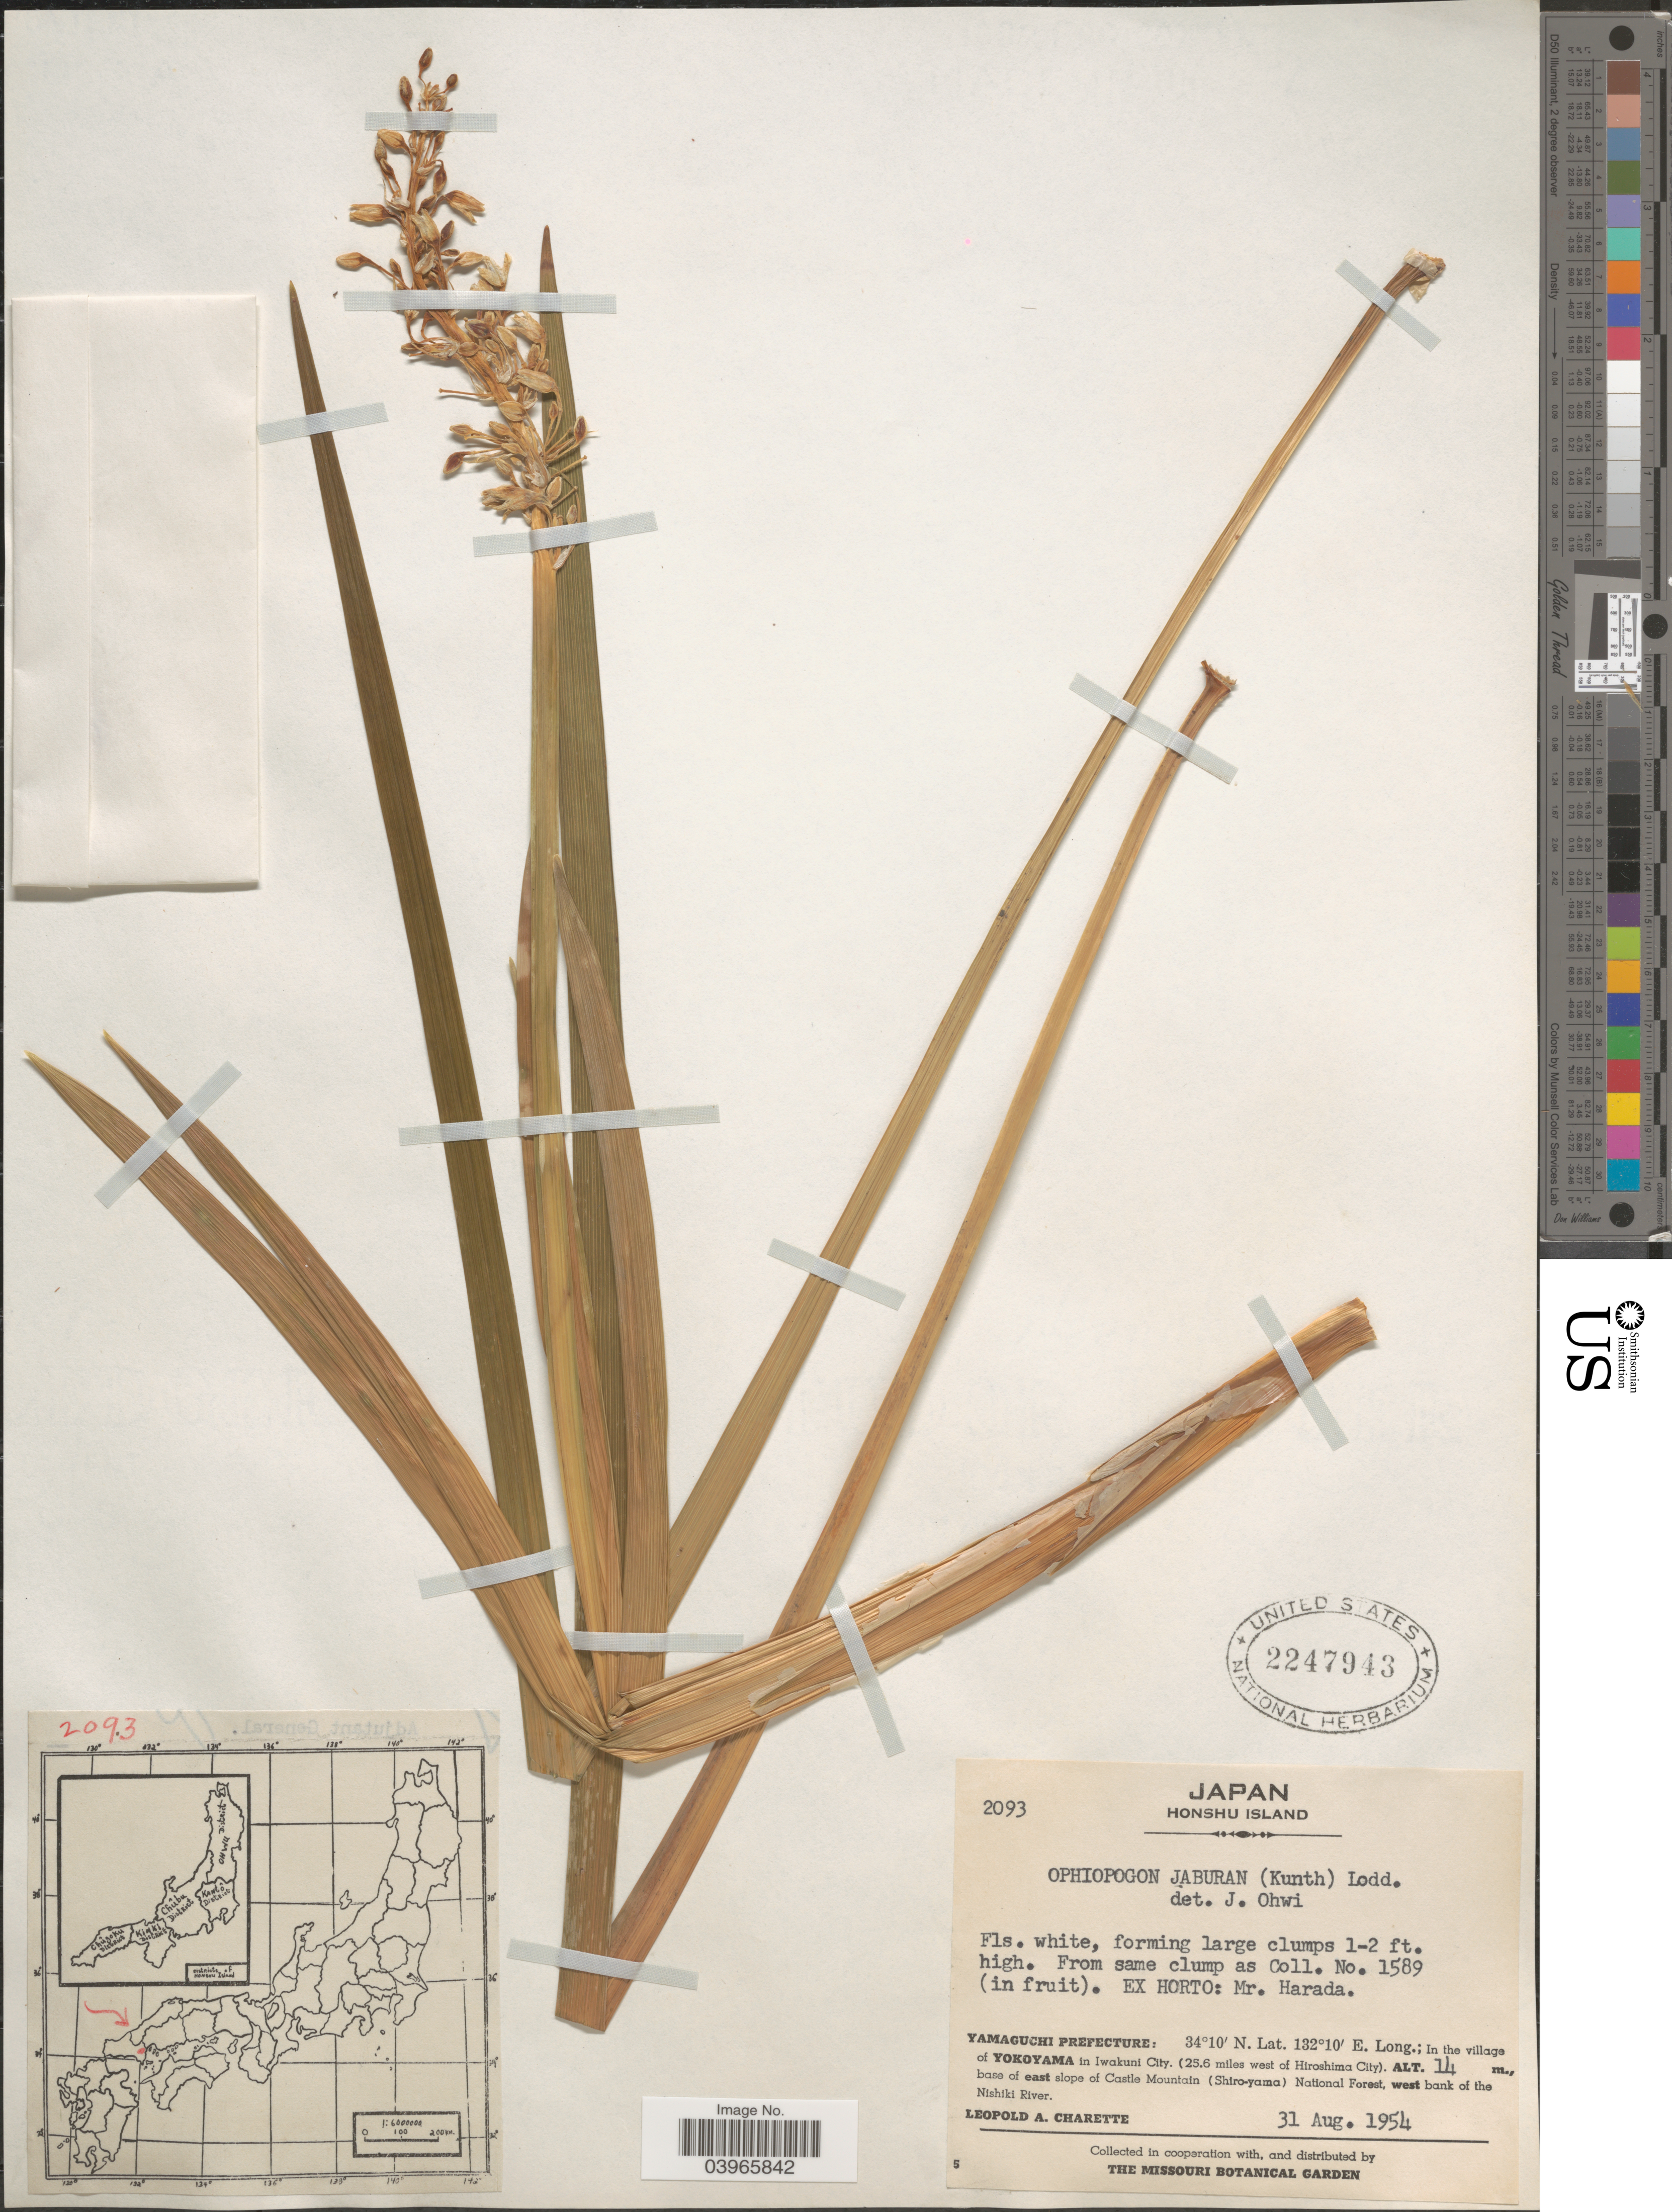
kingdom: Plantae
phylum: Tracheophyta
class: Liliopsida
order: Asparagales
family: Asparagaceae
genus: Ophiopogon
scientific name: Ophiopogon jaburan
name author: (Siebold) Lodd.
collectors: L. A. Charette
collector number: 2093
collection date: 1954-08-31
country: Japan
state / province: Yamaguti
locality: Honshu Island. Mr. Harada. Yamaguchi Prefecture: In the village of Yokoyama in Iwakuni City. (25.6 miles west of Hiroshima City). Base of east slope of Castle Mountain (Shiro-yama) National Forest, west bank of the Nishiki River.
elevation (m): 14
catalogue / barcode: US 2247943